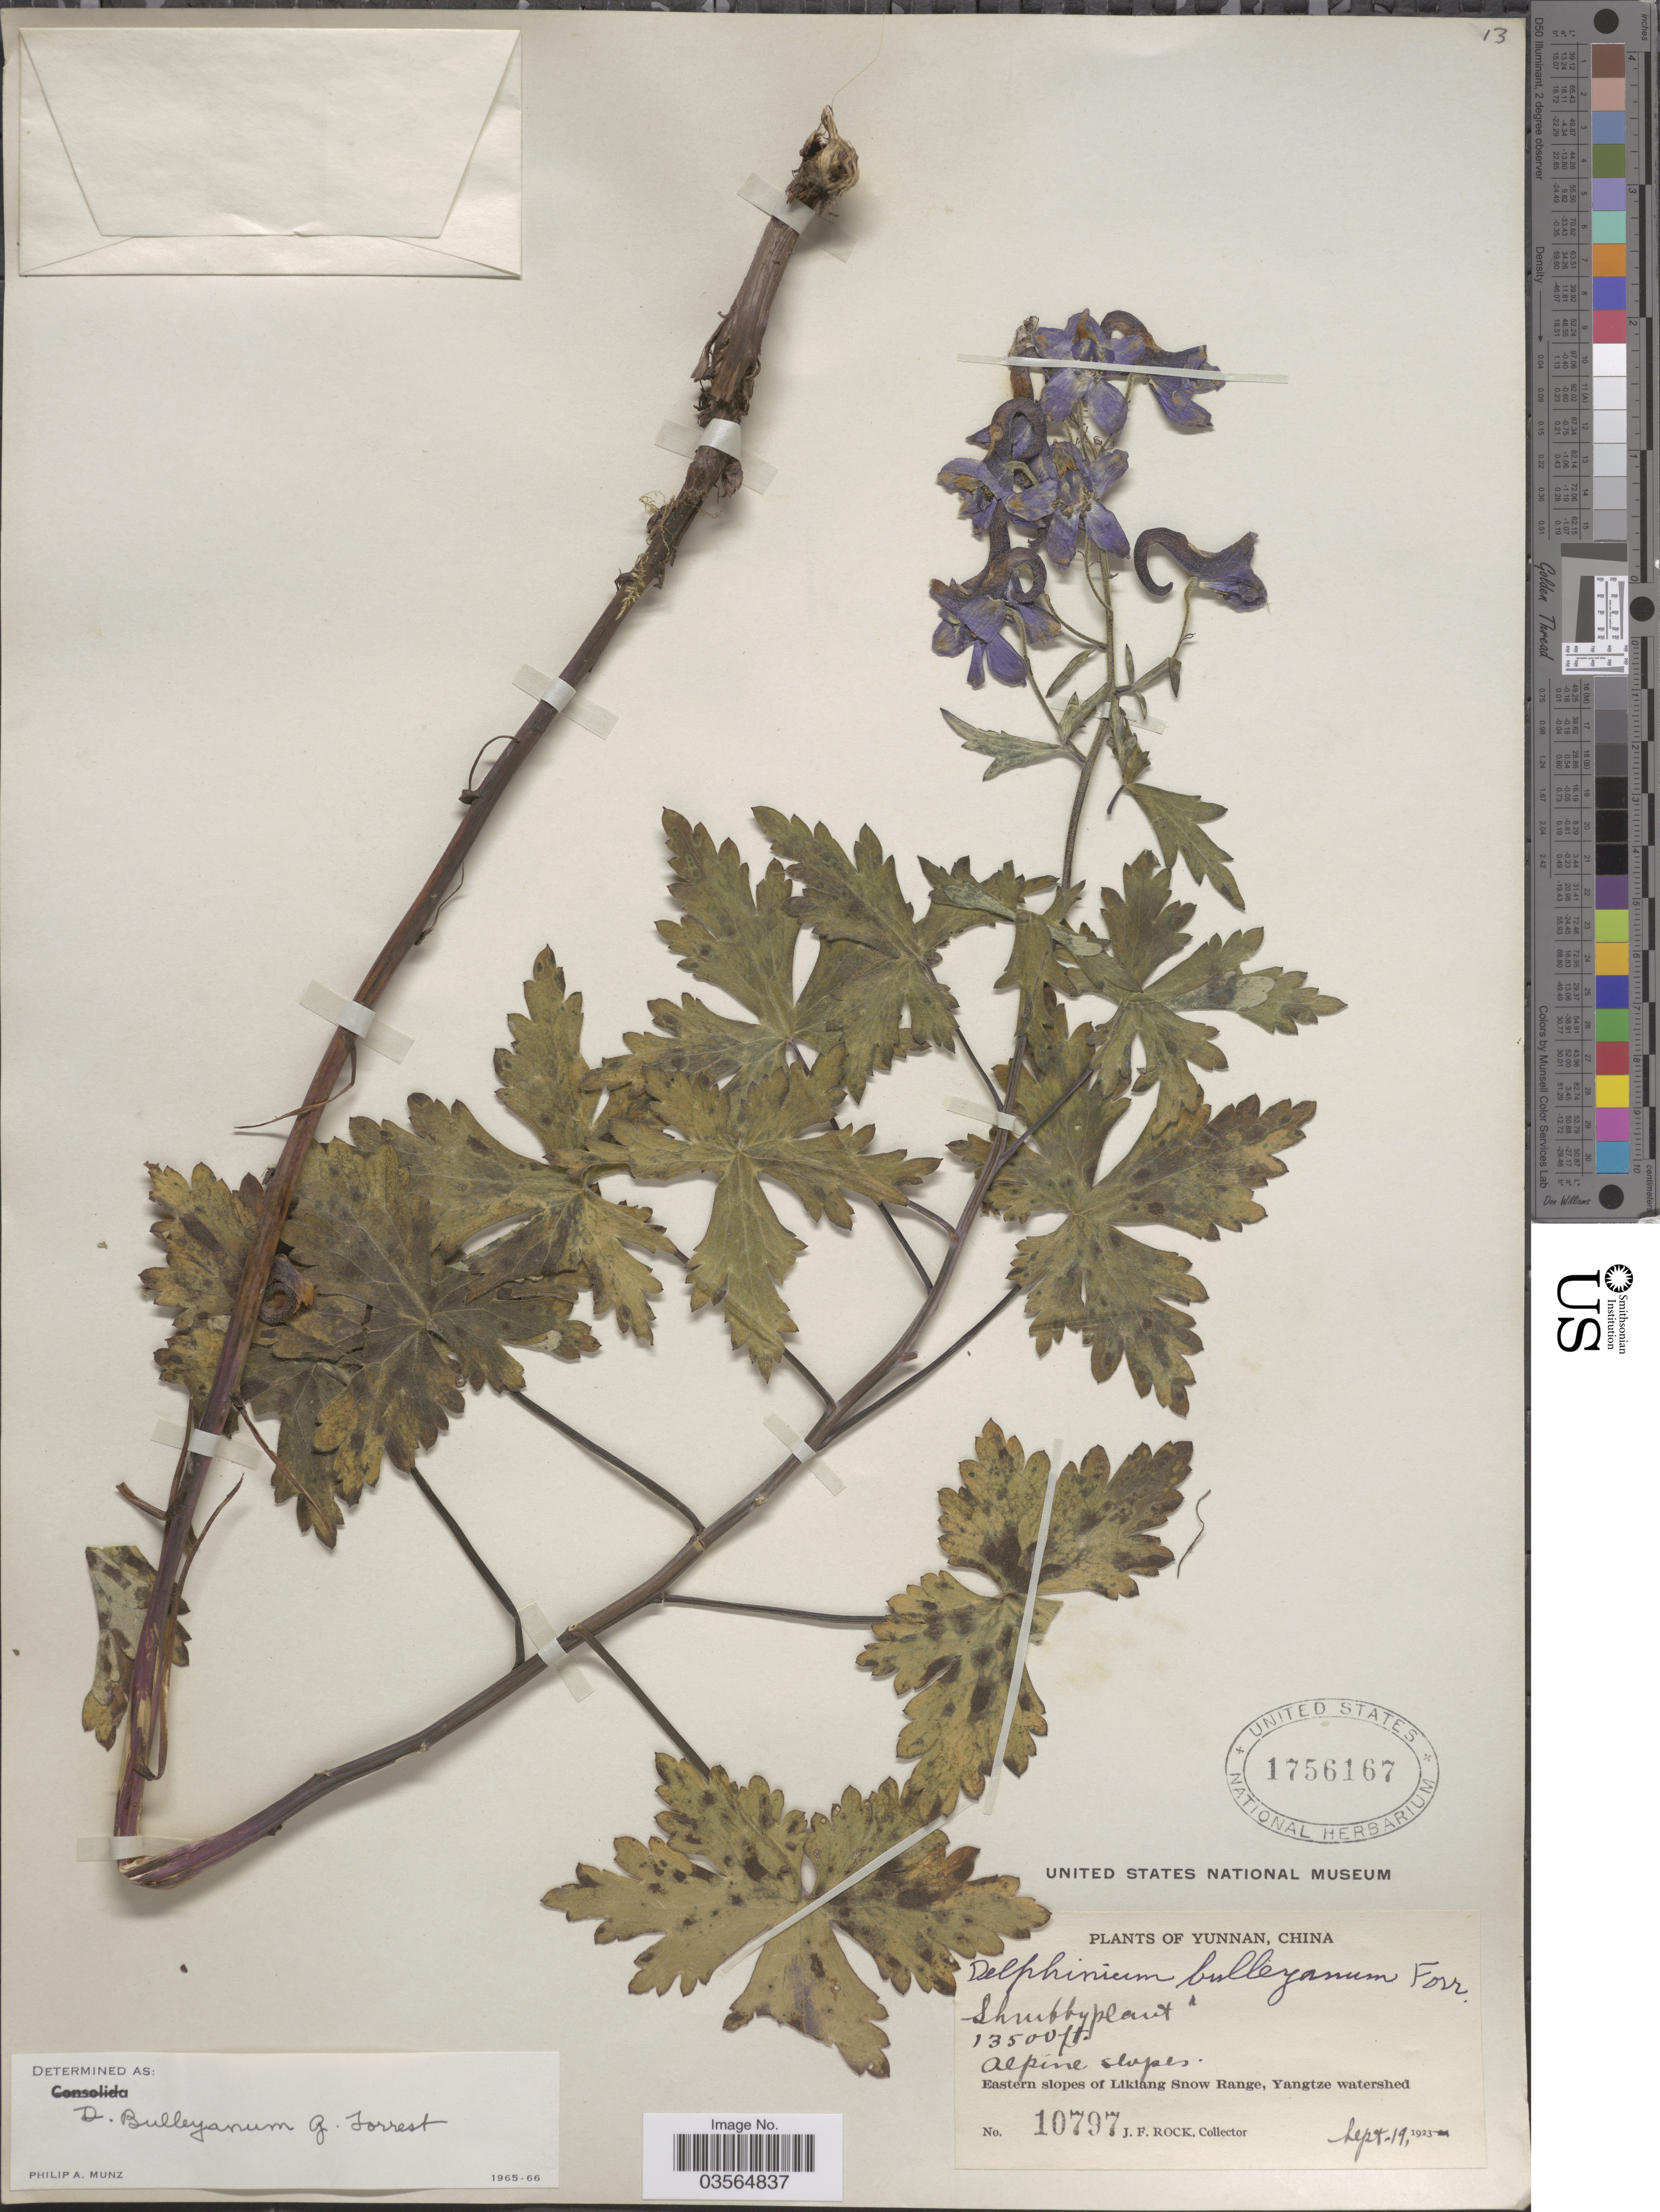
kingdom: Plantae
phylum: Tracheophyta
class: Magnoliopsida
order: Ranunculales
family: Ranunculaceae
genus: Delphinium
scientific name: Delphinium bulleyanum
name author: Forrest ex Diels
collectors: J. Rock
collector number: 10797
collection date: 1923-09-19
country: China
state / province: Yunnan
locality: Alpine slopes. Eastern slopes of Likiang Snow Range, Yangtze watershed.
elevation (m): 4115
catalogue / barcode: US 1756167